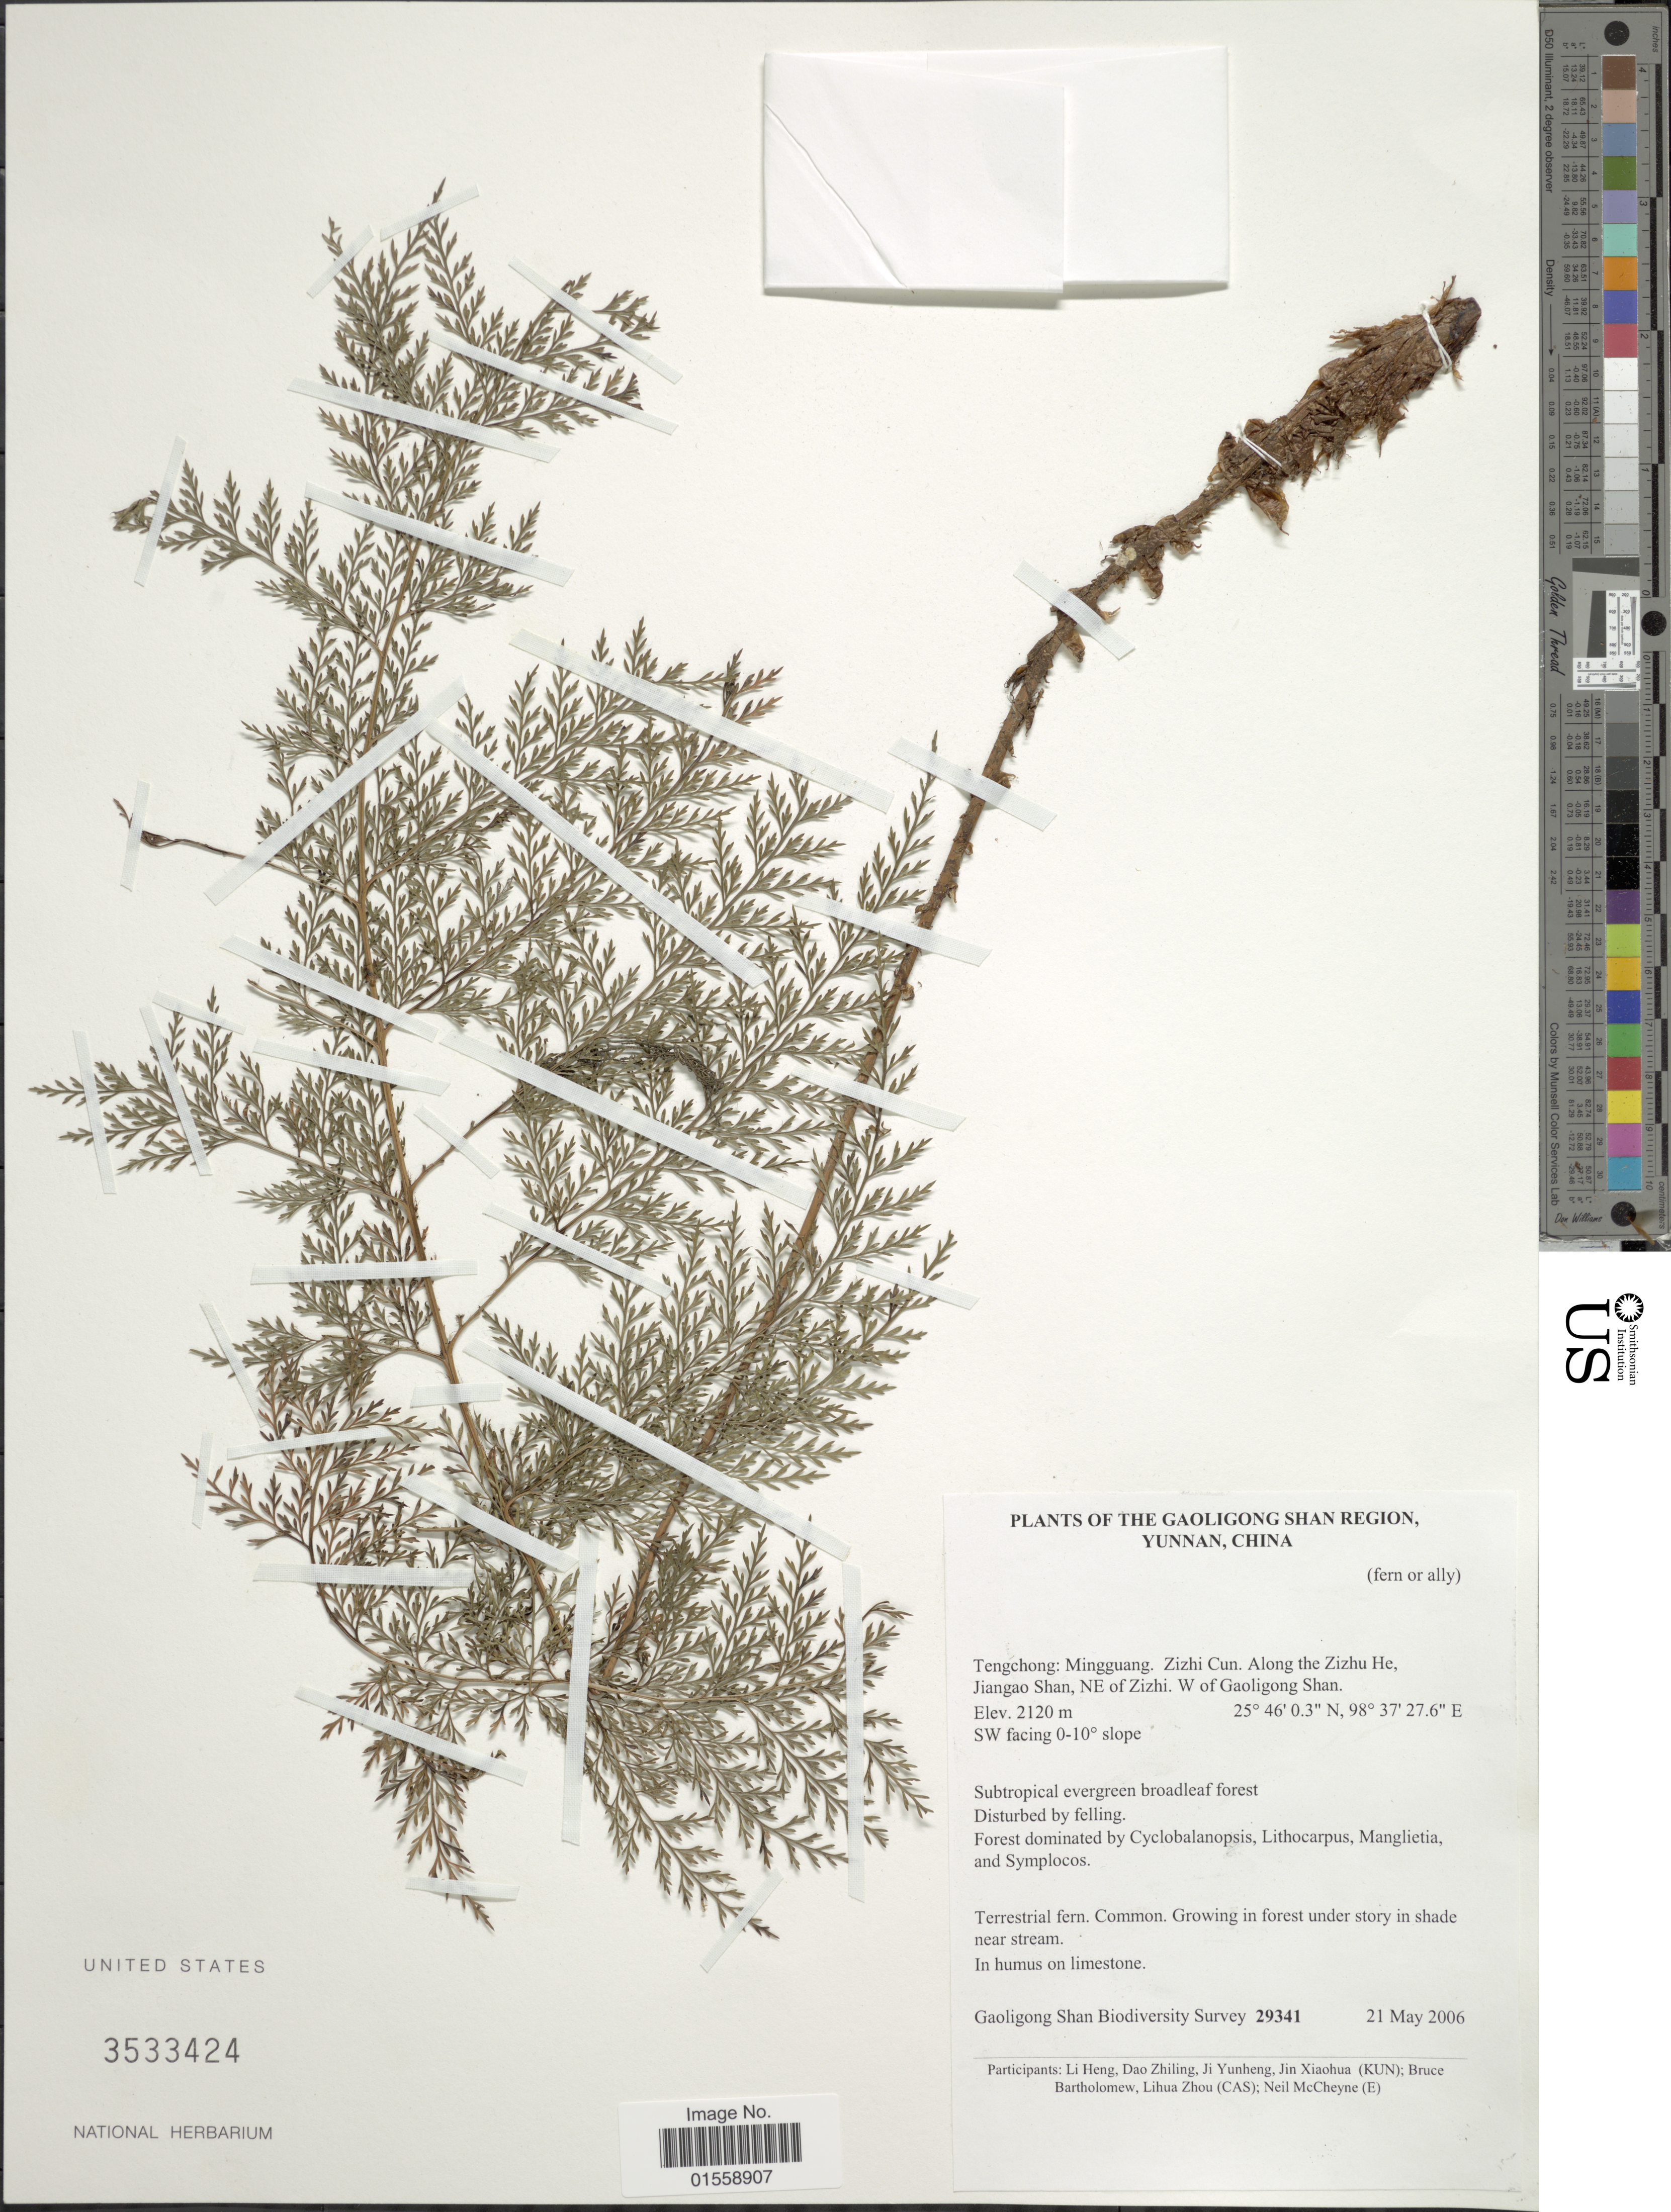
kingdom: Plantae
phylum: Tracheophyta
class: Polypodiopsida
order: Polypodiales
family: Dryopteridaceae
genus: Polystichum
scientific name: Polystichum alcicorne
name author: (Baker) Diels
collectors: Gaoligong Shan Biodiversity Survey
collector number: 29341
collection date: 2006-05-21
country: China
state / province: Yunnan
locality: Yunnan, Tengchong: Mingguang, Zizhi Cun, along the Zizhu He, Jiangao Shan, NE of Zizhi, W of Gaoligong Shan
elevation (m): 2120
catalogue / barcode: US 3533424